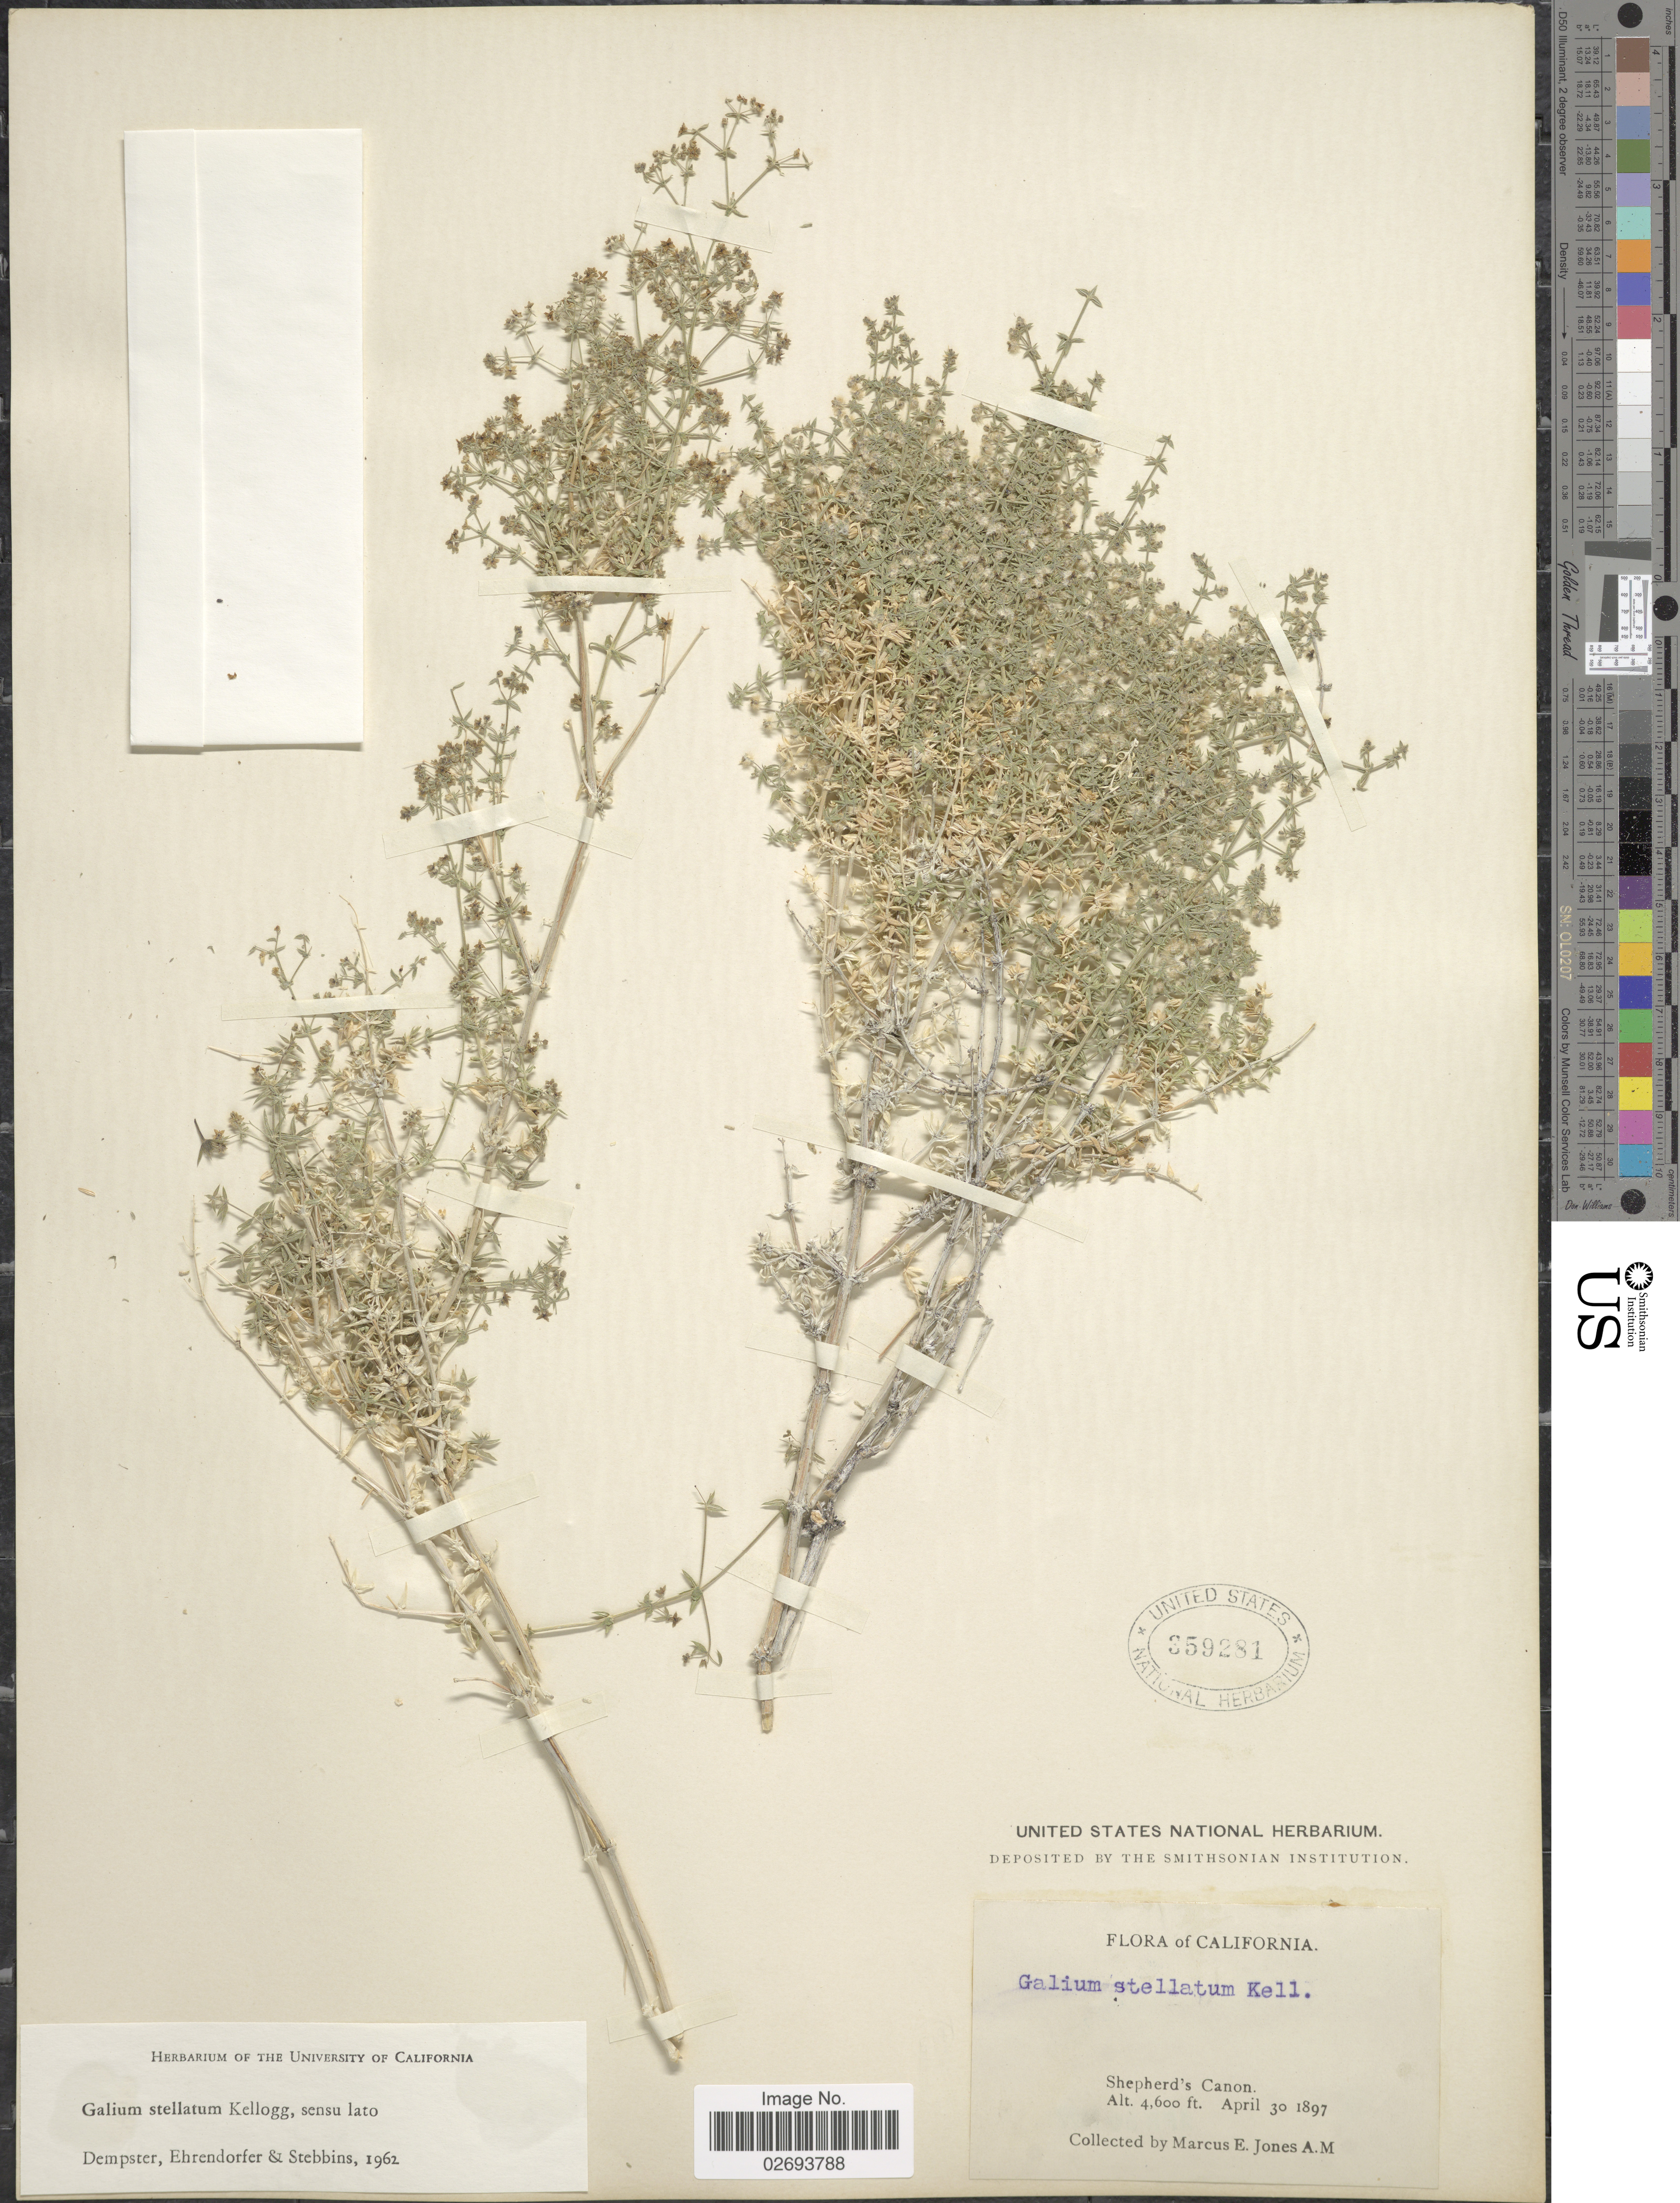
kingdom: Plantae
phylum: Tracheophyta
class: Magnoliopsida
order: Gentianales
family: Rubiaceae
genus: Galium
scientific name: Galium stellatum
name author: Kellogg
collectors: M. E. Jones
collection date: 1897-04-30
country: United States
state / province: California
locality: Shepherd's Canon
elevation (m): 1402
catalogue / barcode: US 359281